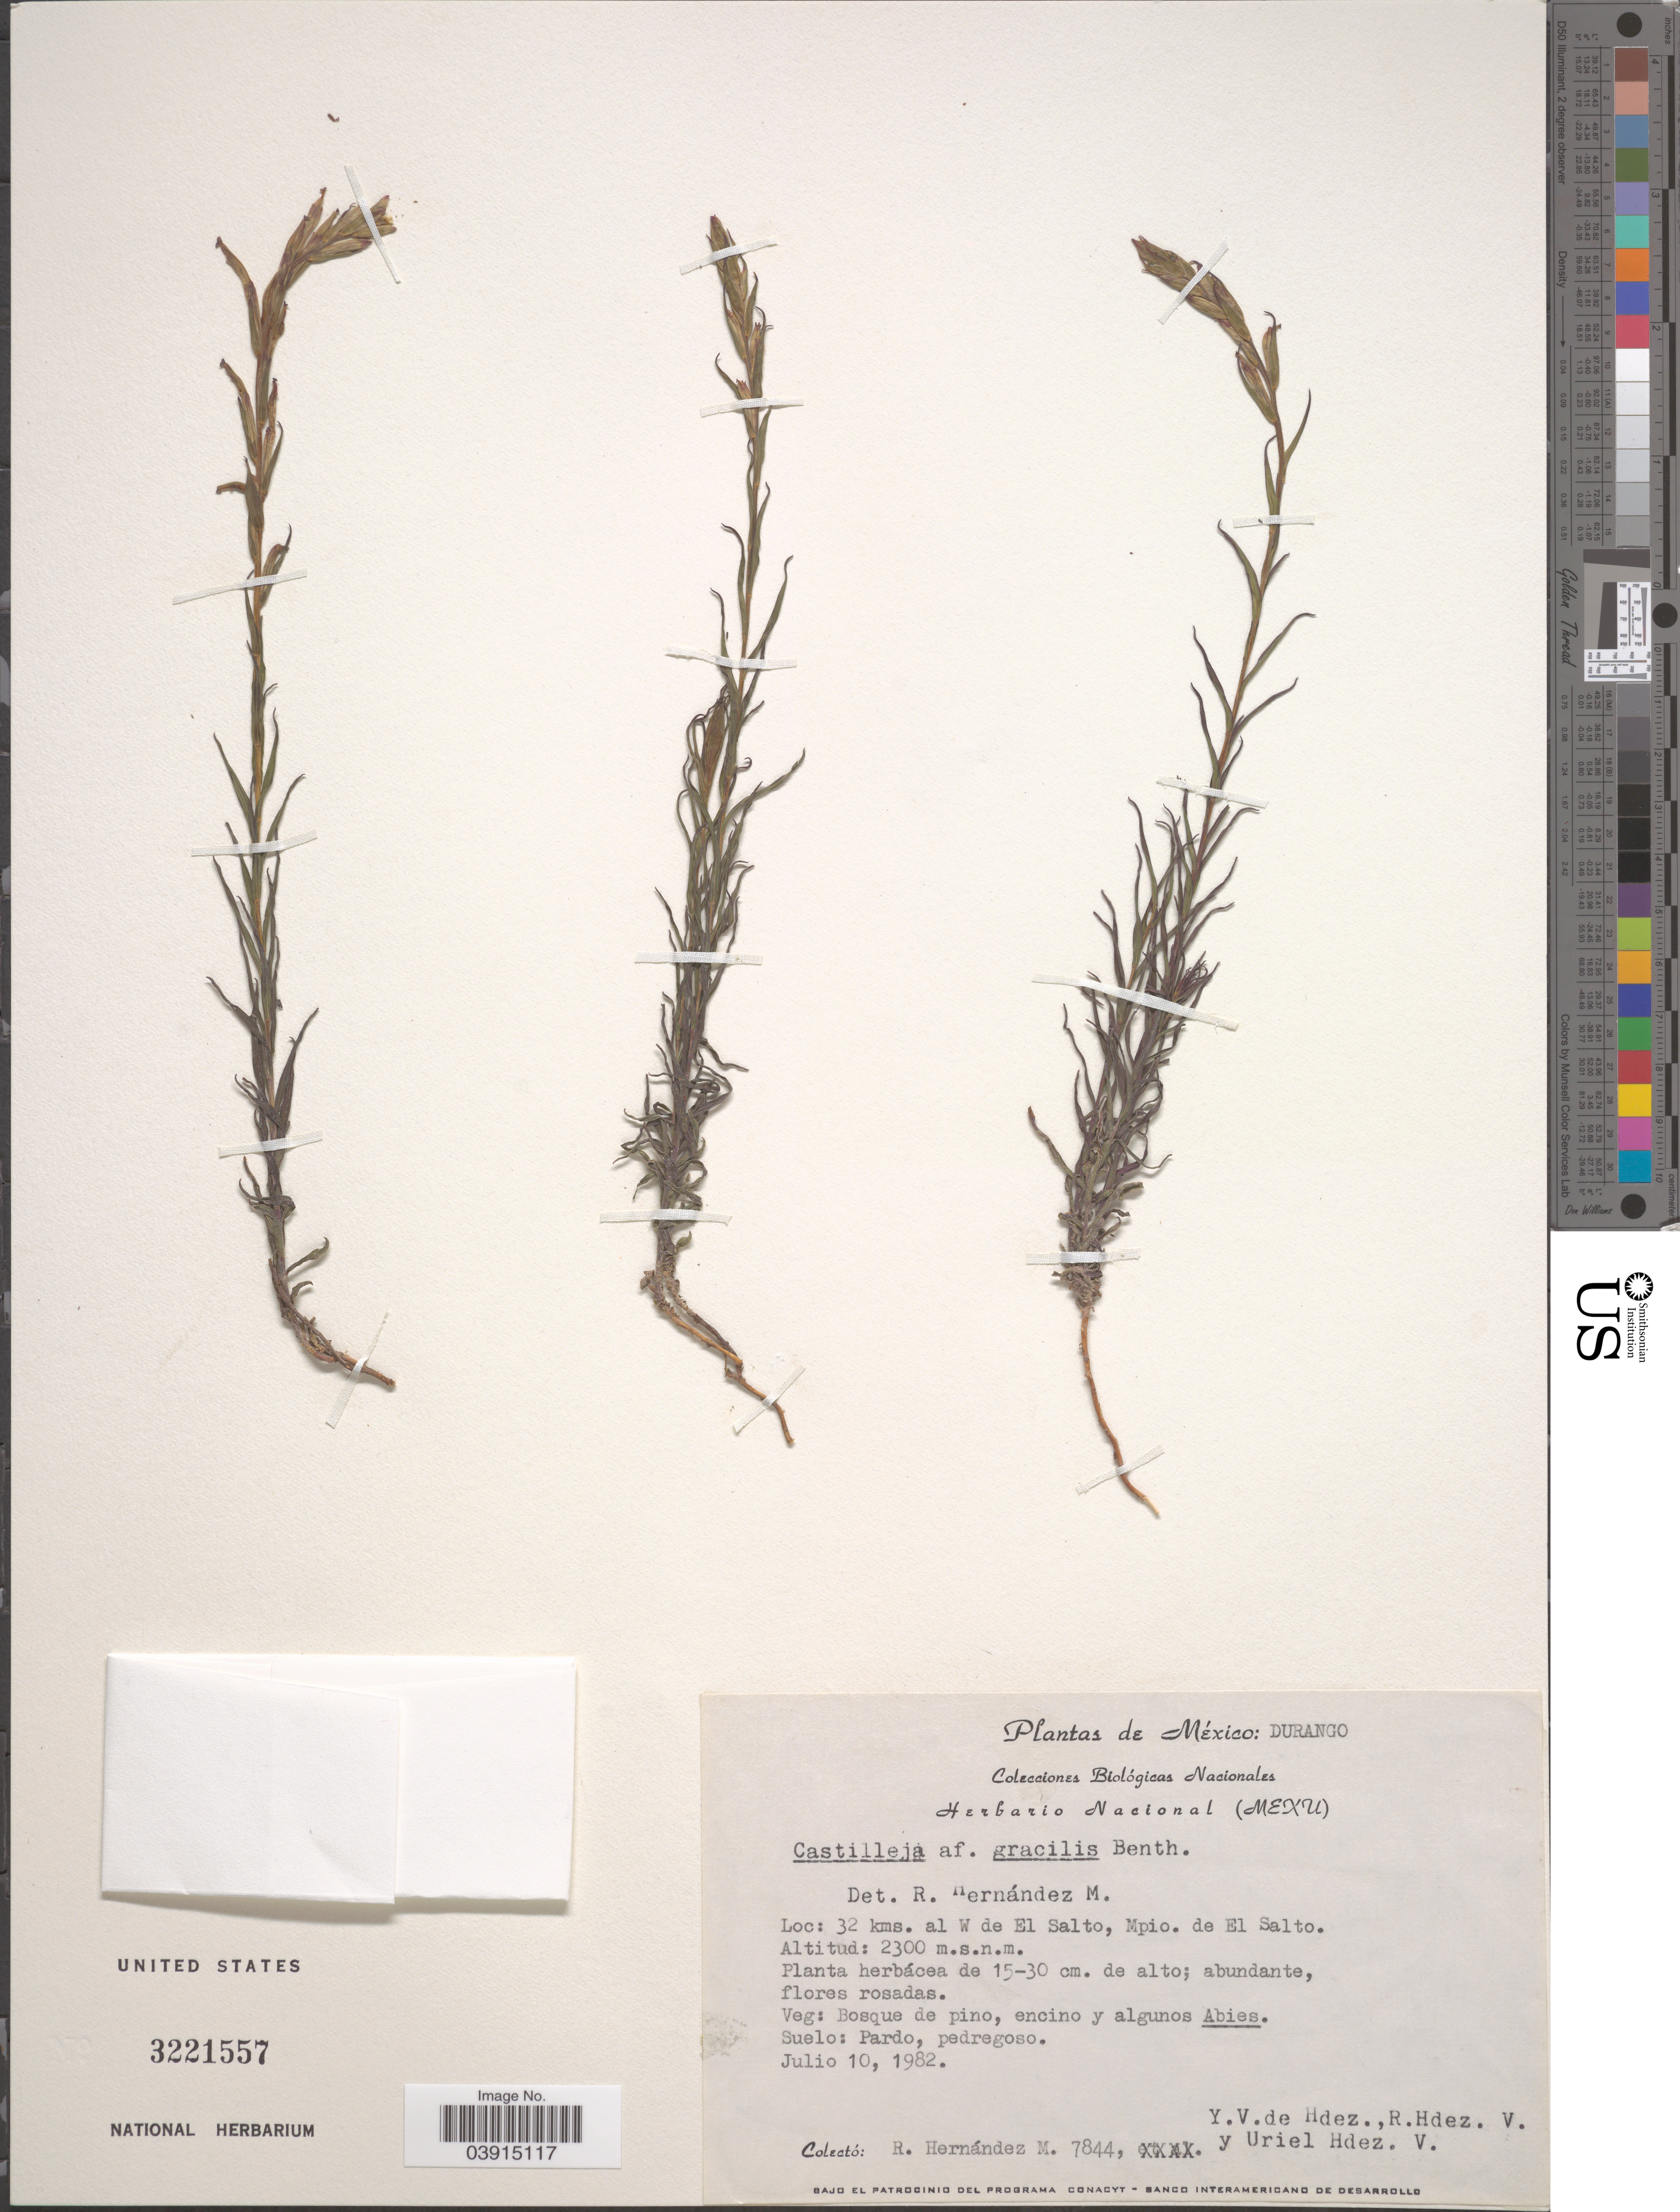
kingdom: Plantae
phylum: Tracheophyta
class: Magnoliopsida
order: Lamiales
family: Orobanchaceae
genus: Castilleja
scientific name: Castilleja gracilis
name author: Benth.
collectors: R. Hernández M., Y. V. de Hernandez, R. Hernandez V. & Hernández V., U.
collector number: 7844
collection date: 1982-07-10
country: Mexico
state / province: Durango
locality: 32 kms. al W de El Salto, Mpio. de El Salto.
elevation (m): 2300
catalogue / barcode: US 3221557